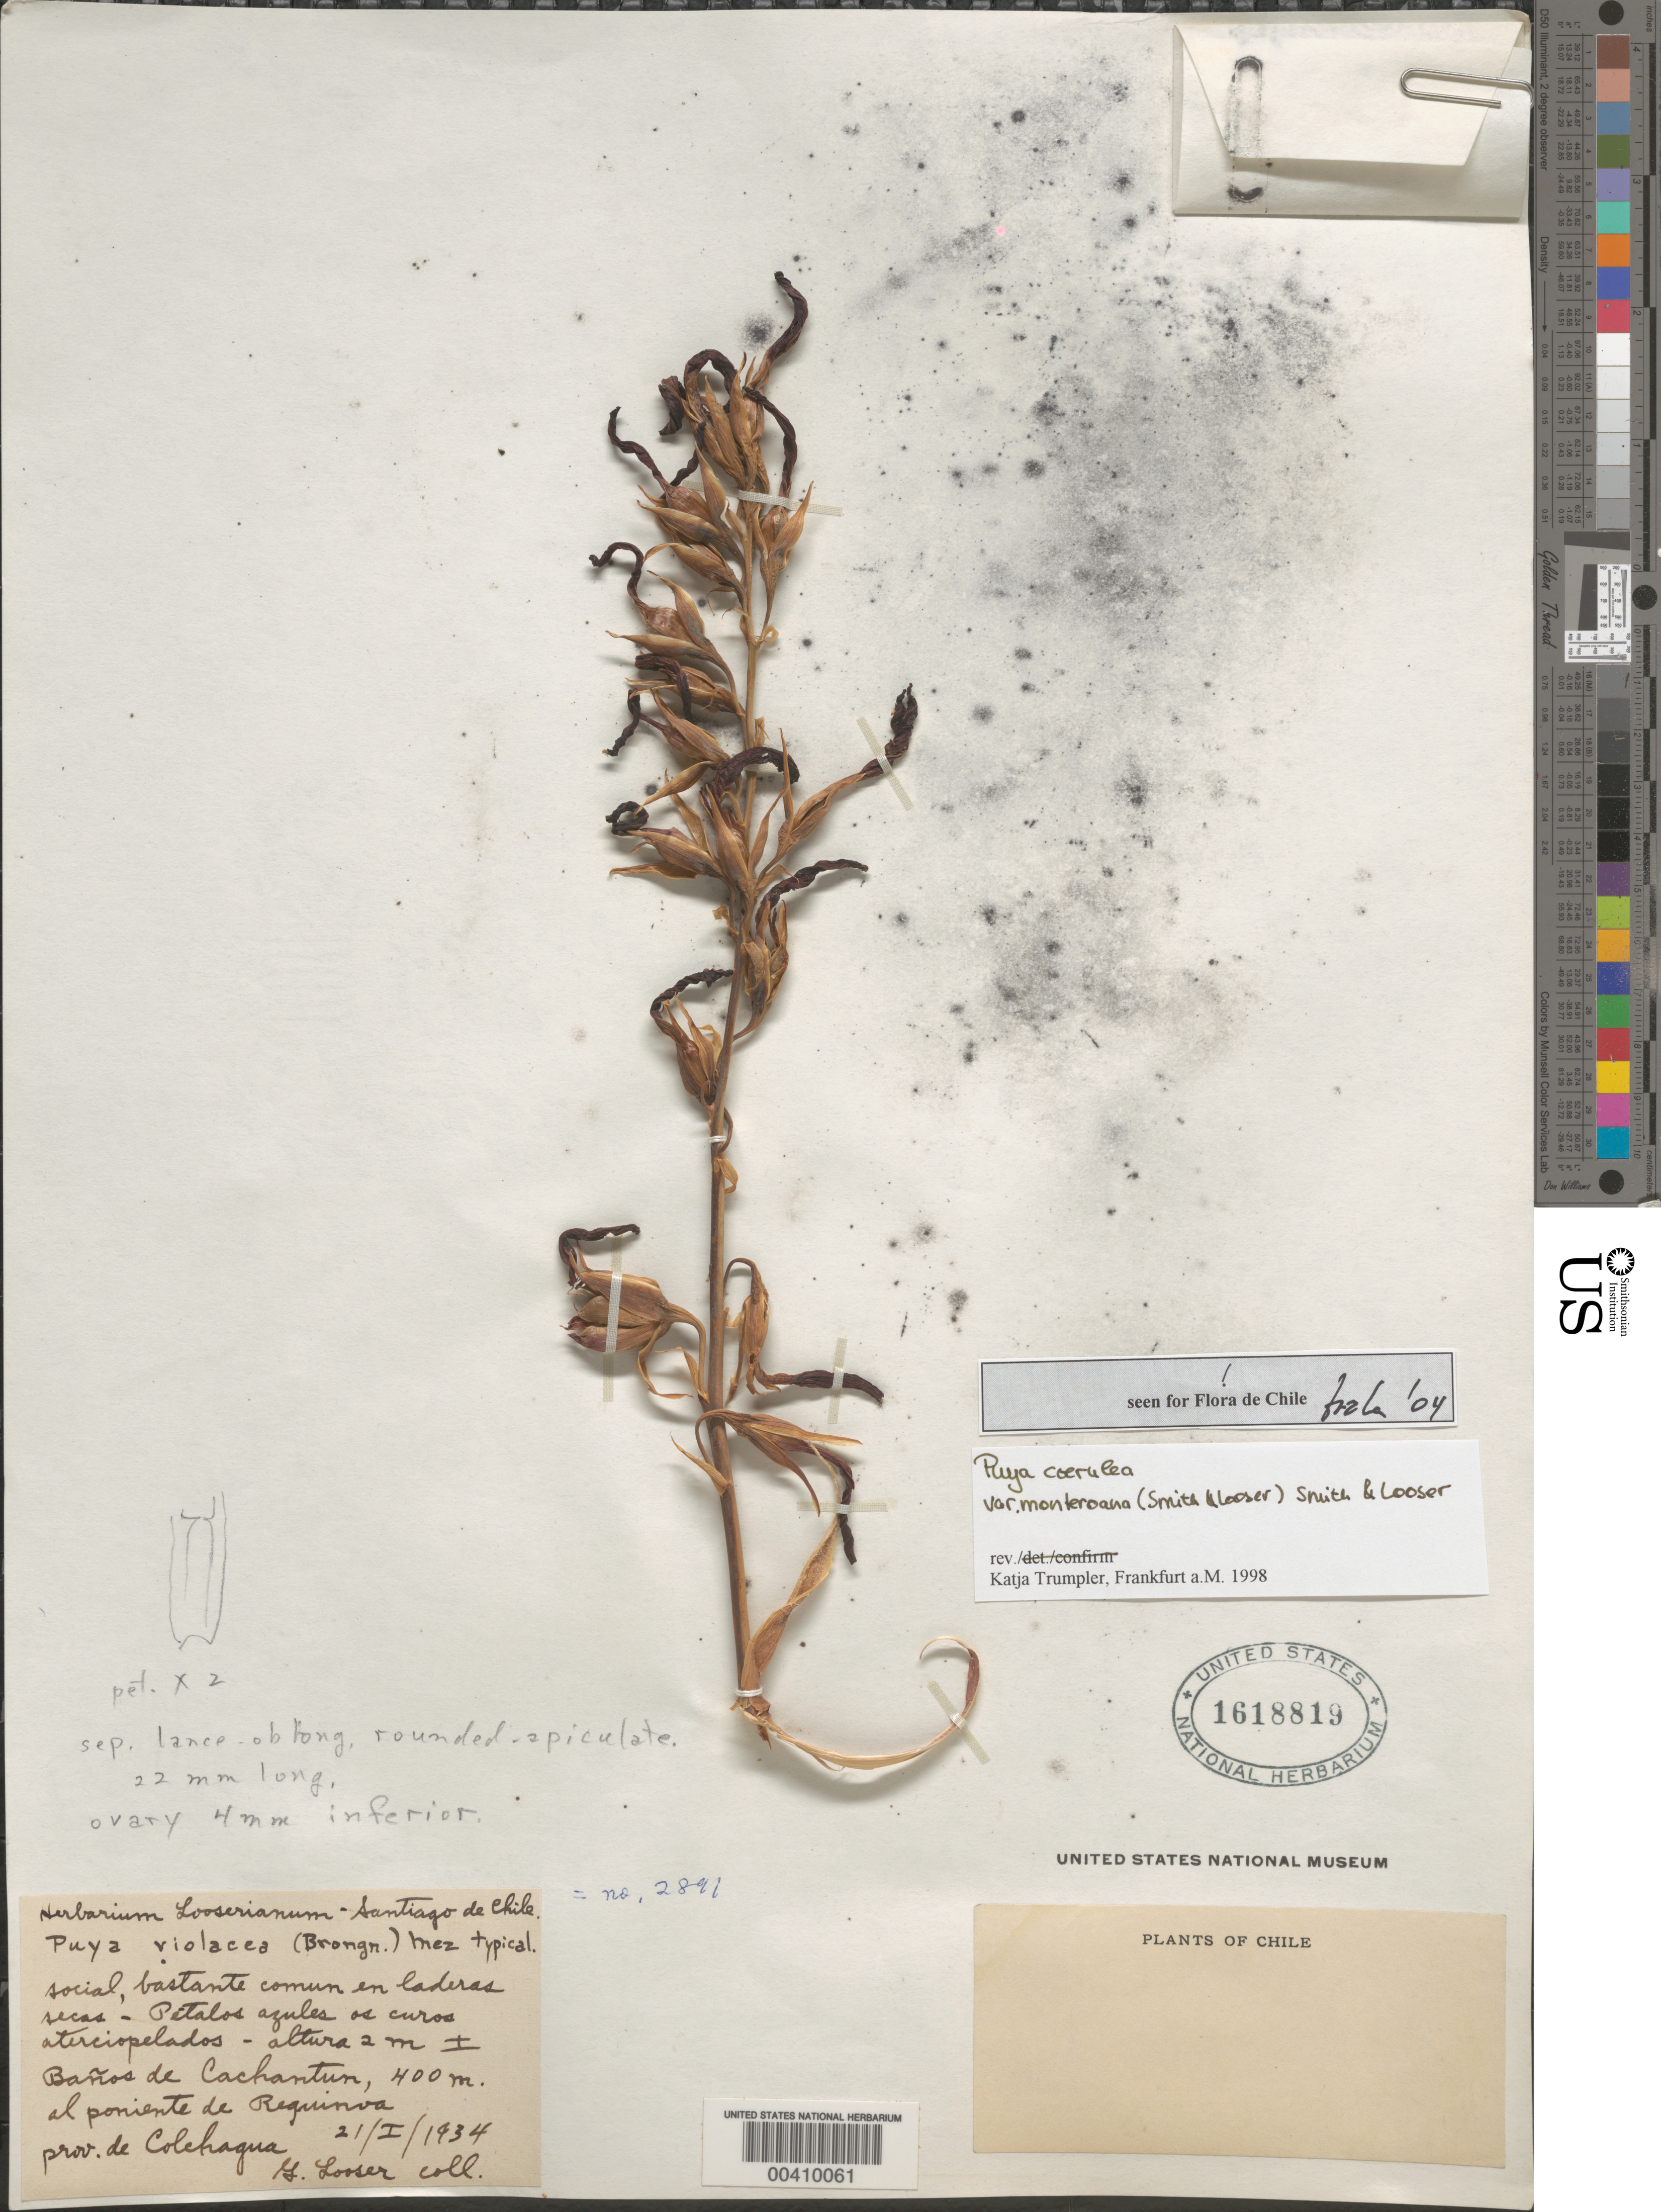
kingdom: Plantae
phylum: Tracheophyta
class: Liliopsida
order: Poales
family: Bromeliaceae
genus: Puya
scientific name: Puya violacea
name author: (Brongn.) Mez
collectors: G. Looser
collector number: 2891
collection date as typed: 21 Jan 1934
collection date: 1934-01-21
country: Chile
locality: Banos de cachantun, al poniente de requinoa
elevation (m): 400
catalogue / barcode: US 1618819